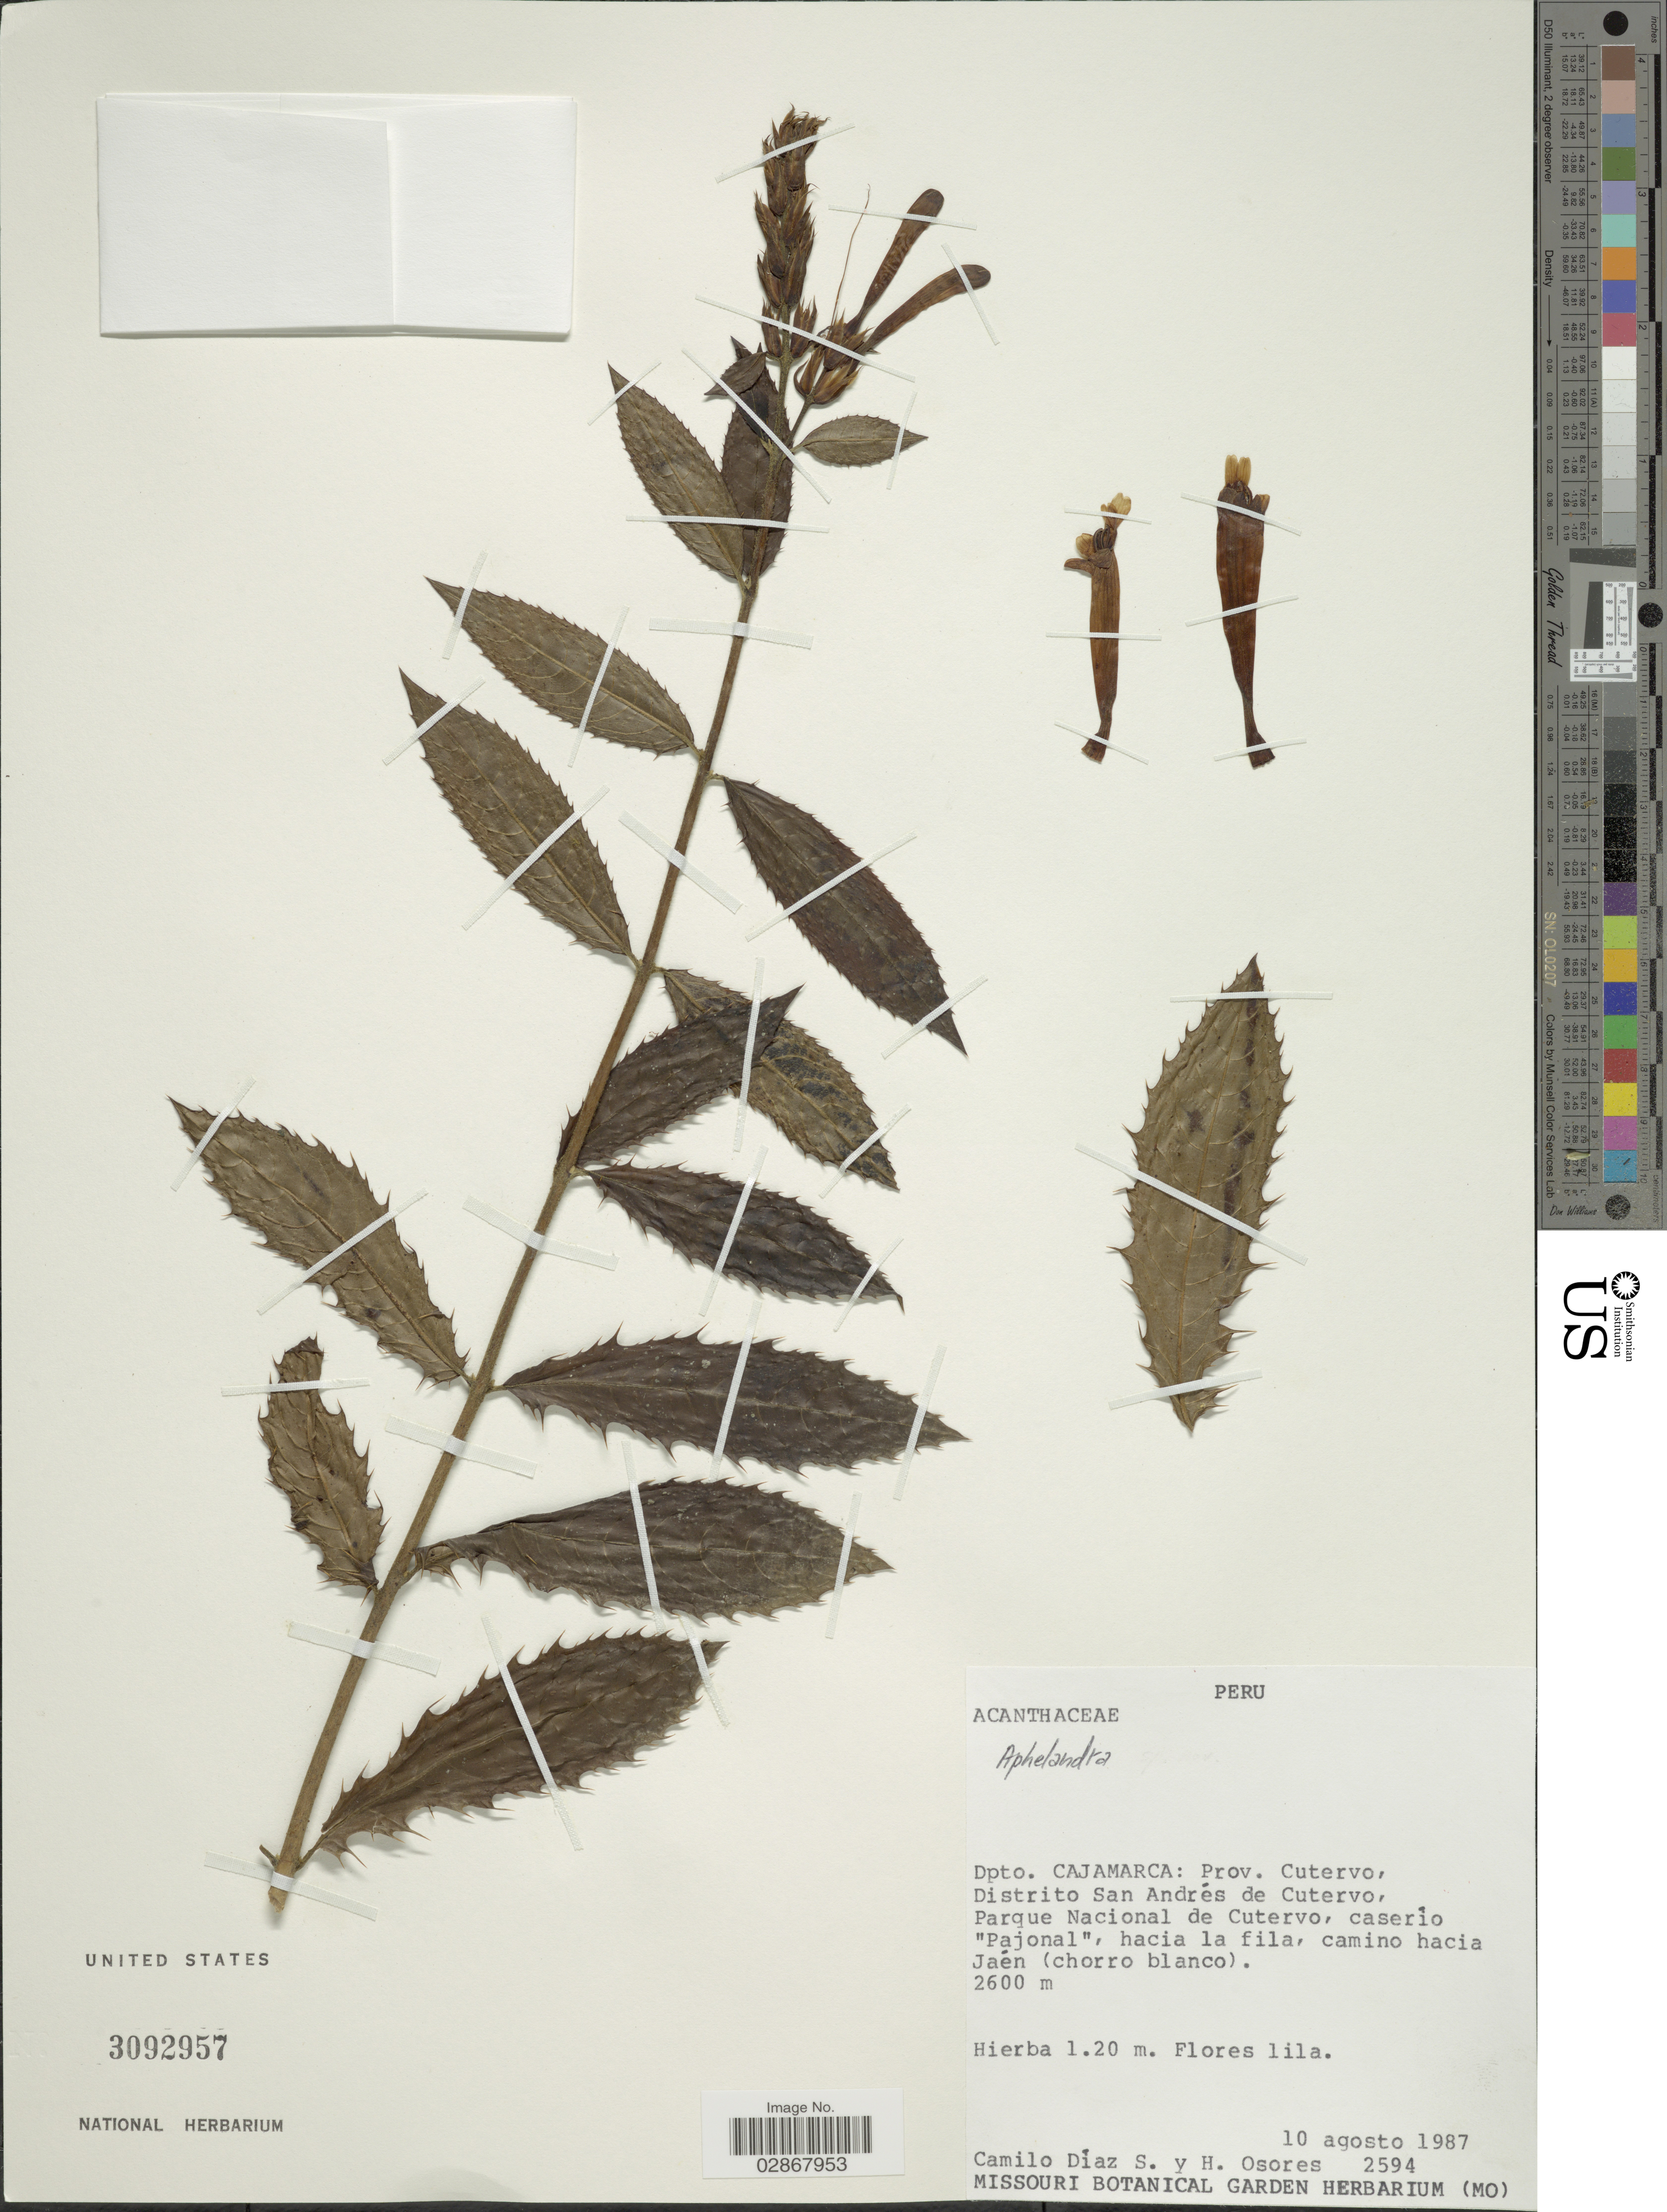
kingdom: Plantae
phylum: Tracheophyta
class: Magnoliopsida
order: Lamiales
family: Acanthaceae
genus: Aphelandra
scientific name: Aphelandra wurdackii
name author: Wassh.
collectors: C. Díaz S. & H. Osores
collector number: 2594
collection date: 1987-08-10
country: Peru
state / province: Cajamarca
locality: Dpto. Cajamarca: Prov. Cutervo, Distrito San Andrés de Cutervo, Parque Nacional de Cutervo, caserío "Pajonal", hacia la fila, camino hacia Jaén (chorro blanco).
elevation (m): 2600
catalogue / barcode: US 3092957